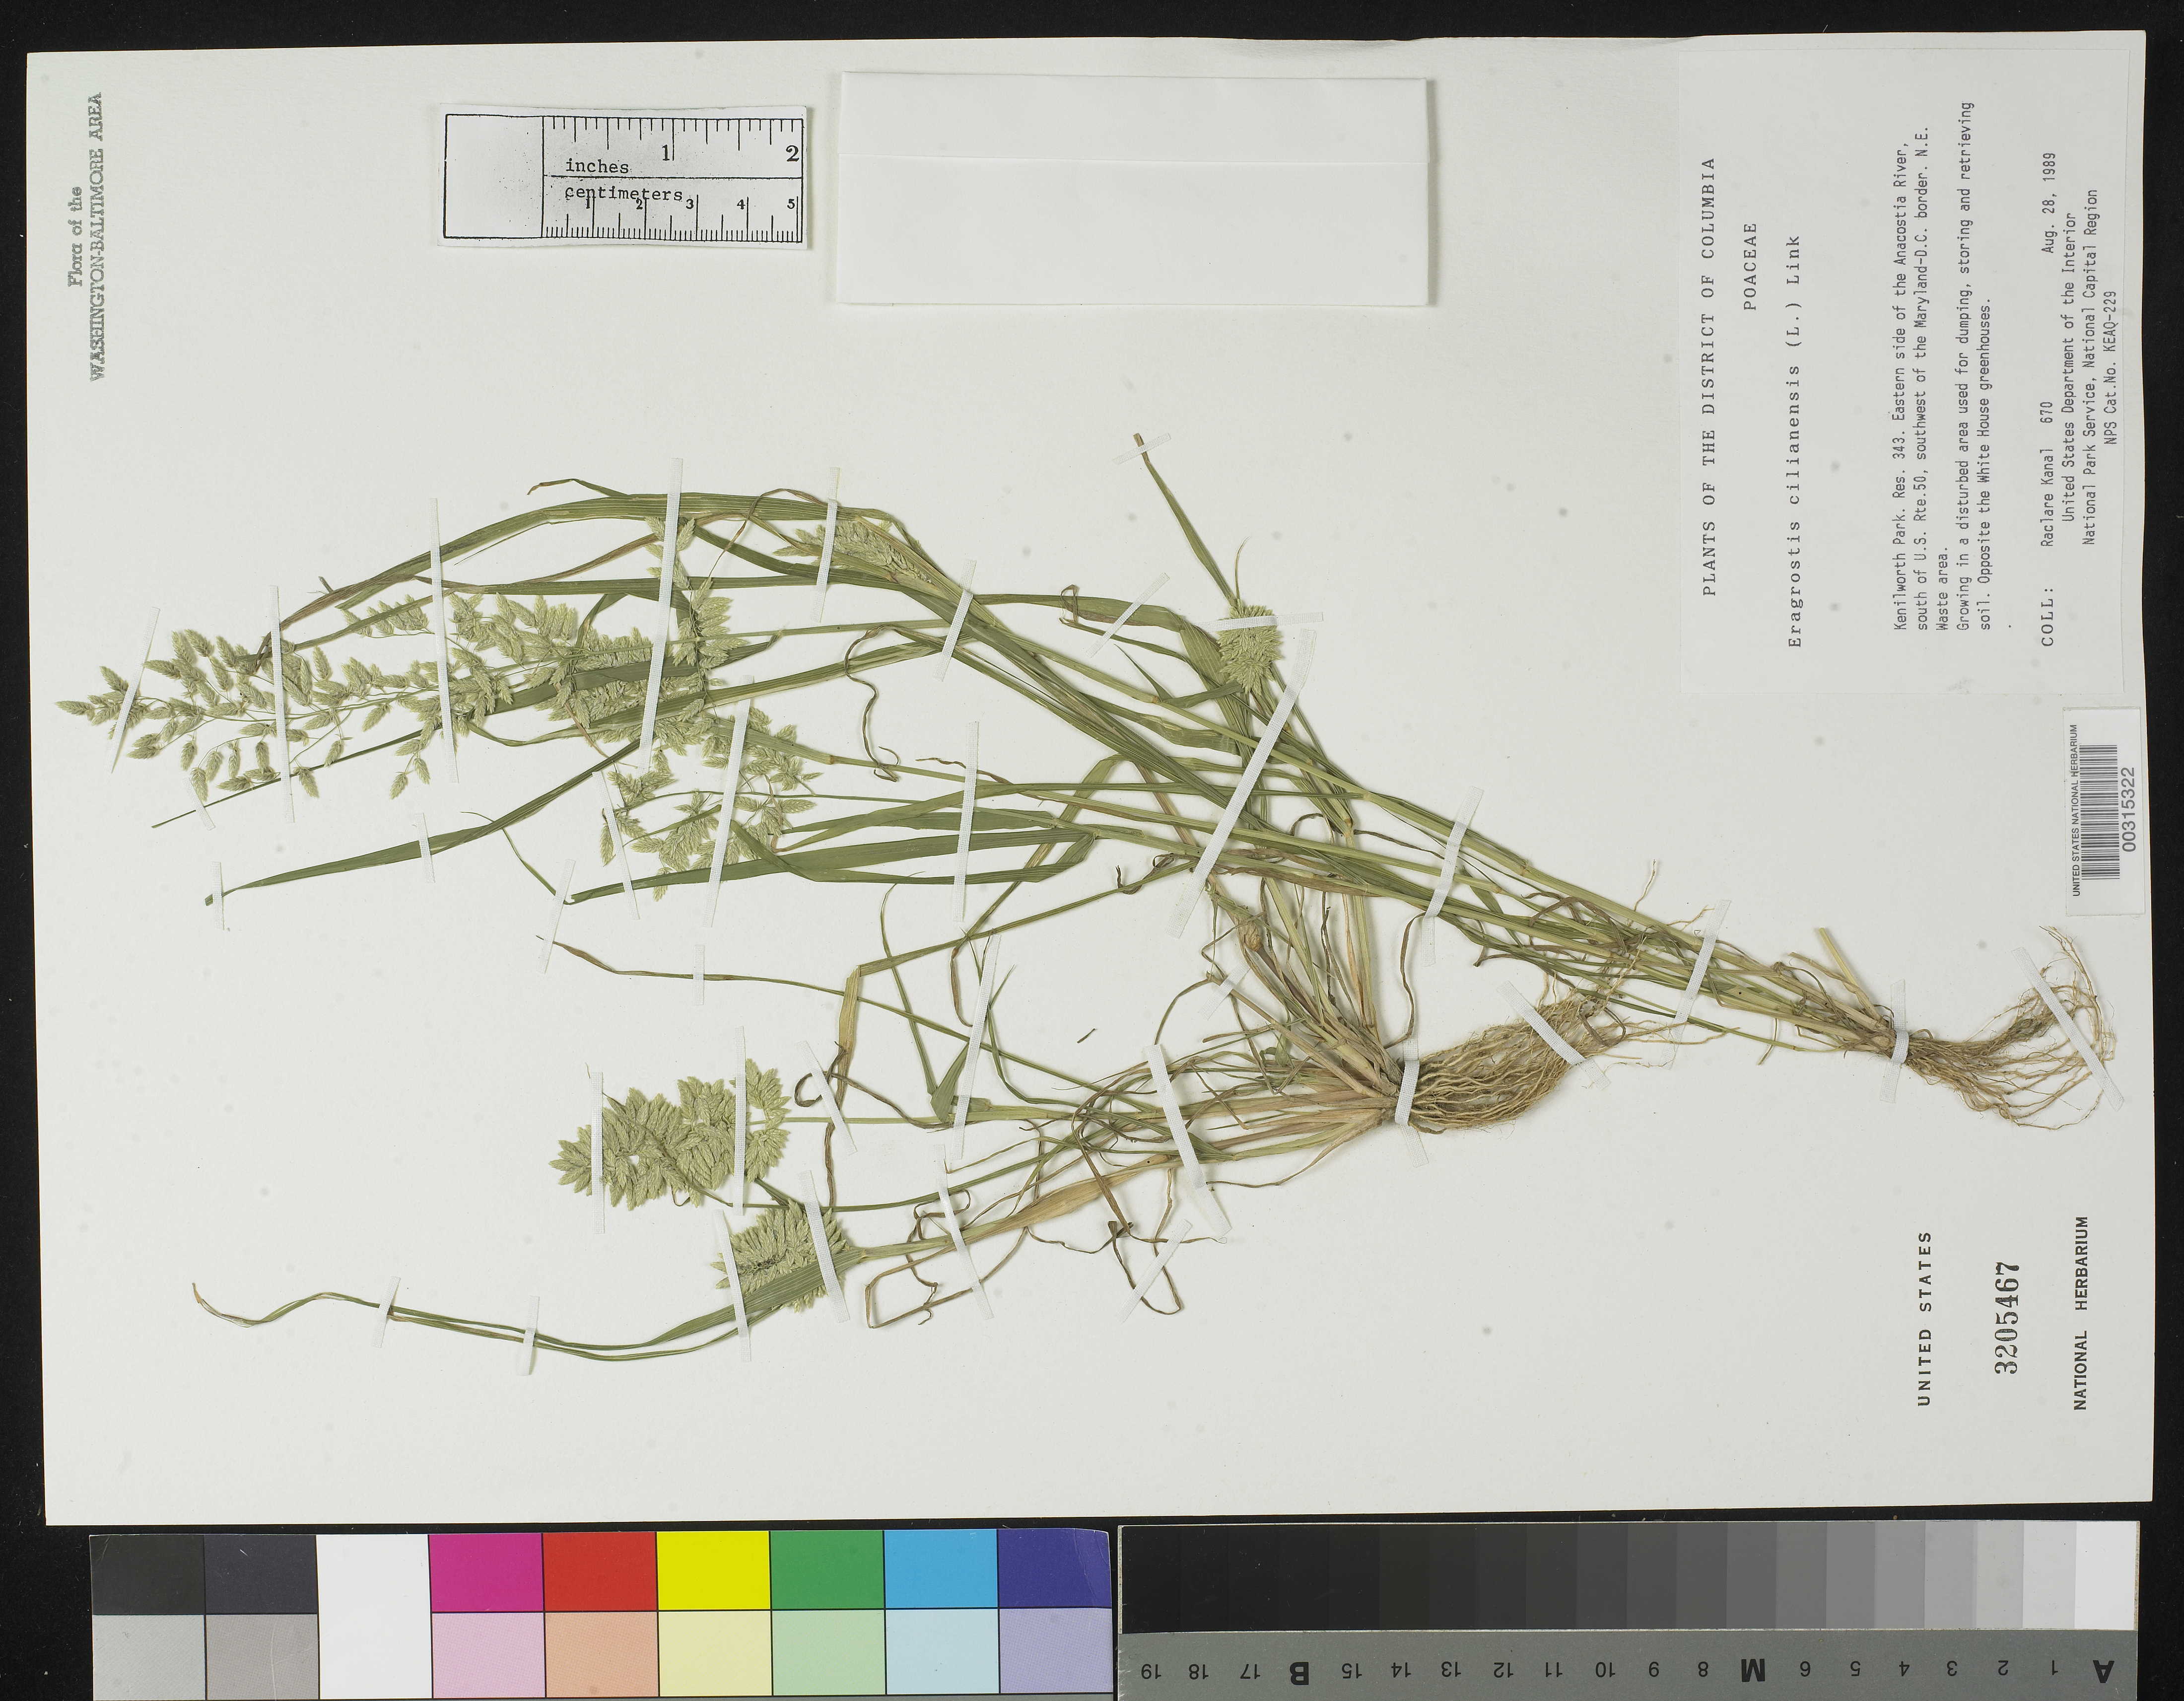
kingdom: Plantae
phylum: Tracheophyta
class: Liliopsida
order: Poales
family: Poaceae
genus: Eragrostis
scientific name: Eragrostis cilianensis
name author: (Bellardi) Vignolo ex Janch.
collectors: R. Kanal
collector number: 670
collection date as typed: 28 Aug 1989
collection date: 1989-08-28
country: United States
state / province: District of Columbia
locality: Kenilworth Park, Res. 343, E of Anacostia River, SW of MD-DC Boundary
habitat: Waste area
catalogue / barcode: US 3205467